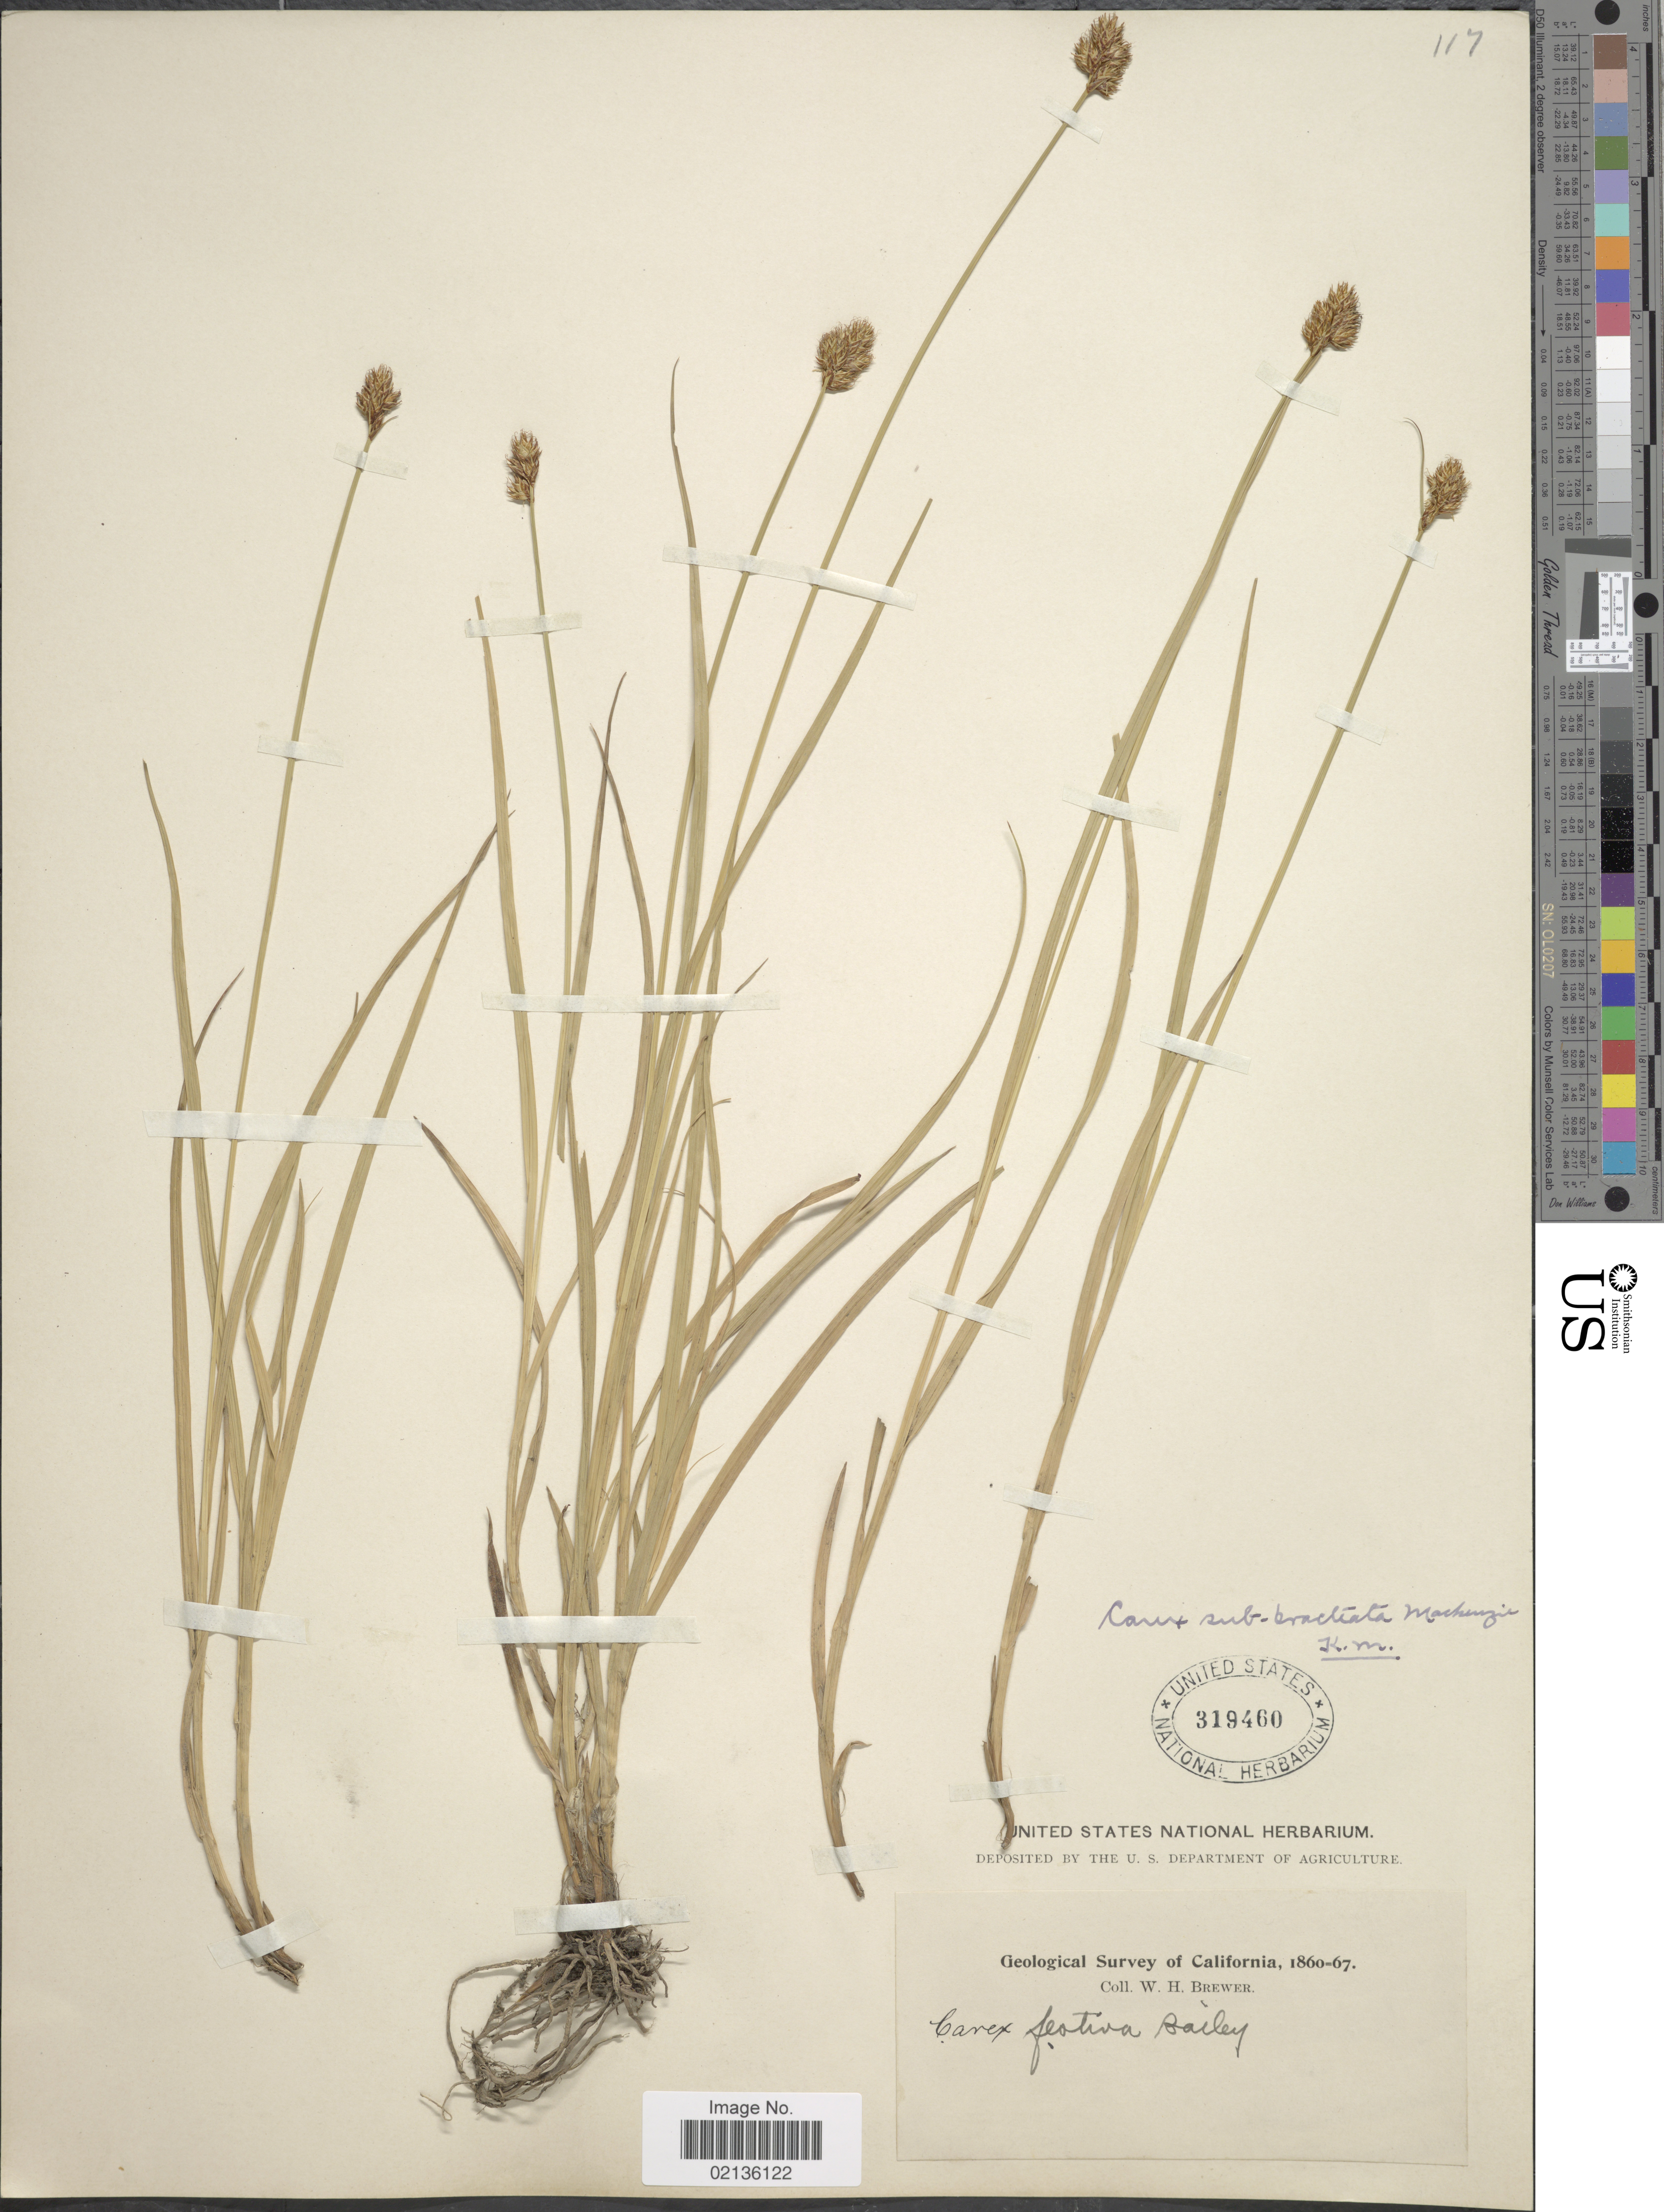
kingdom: Plantae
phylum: Tracheophyta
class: Liliopsida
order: Poales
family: Cyperaceae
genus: Carex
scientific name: Carex subbracteata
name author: Mack.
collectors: W. H. Brewer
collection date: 1860/1867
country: United States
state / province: California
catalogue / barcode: US 319460